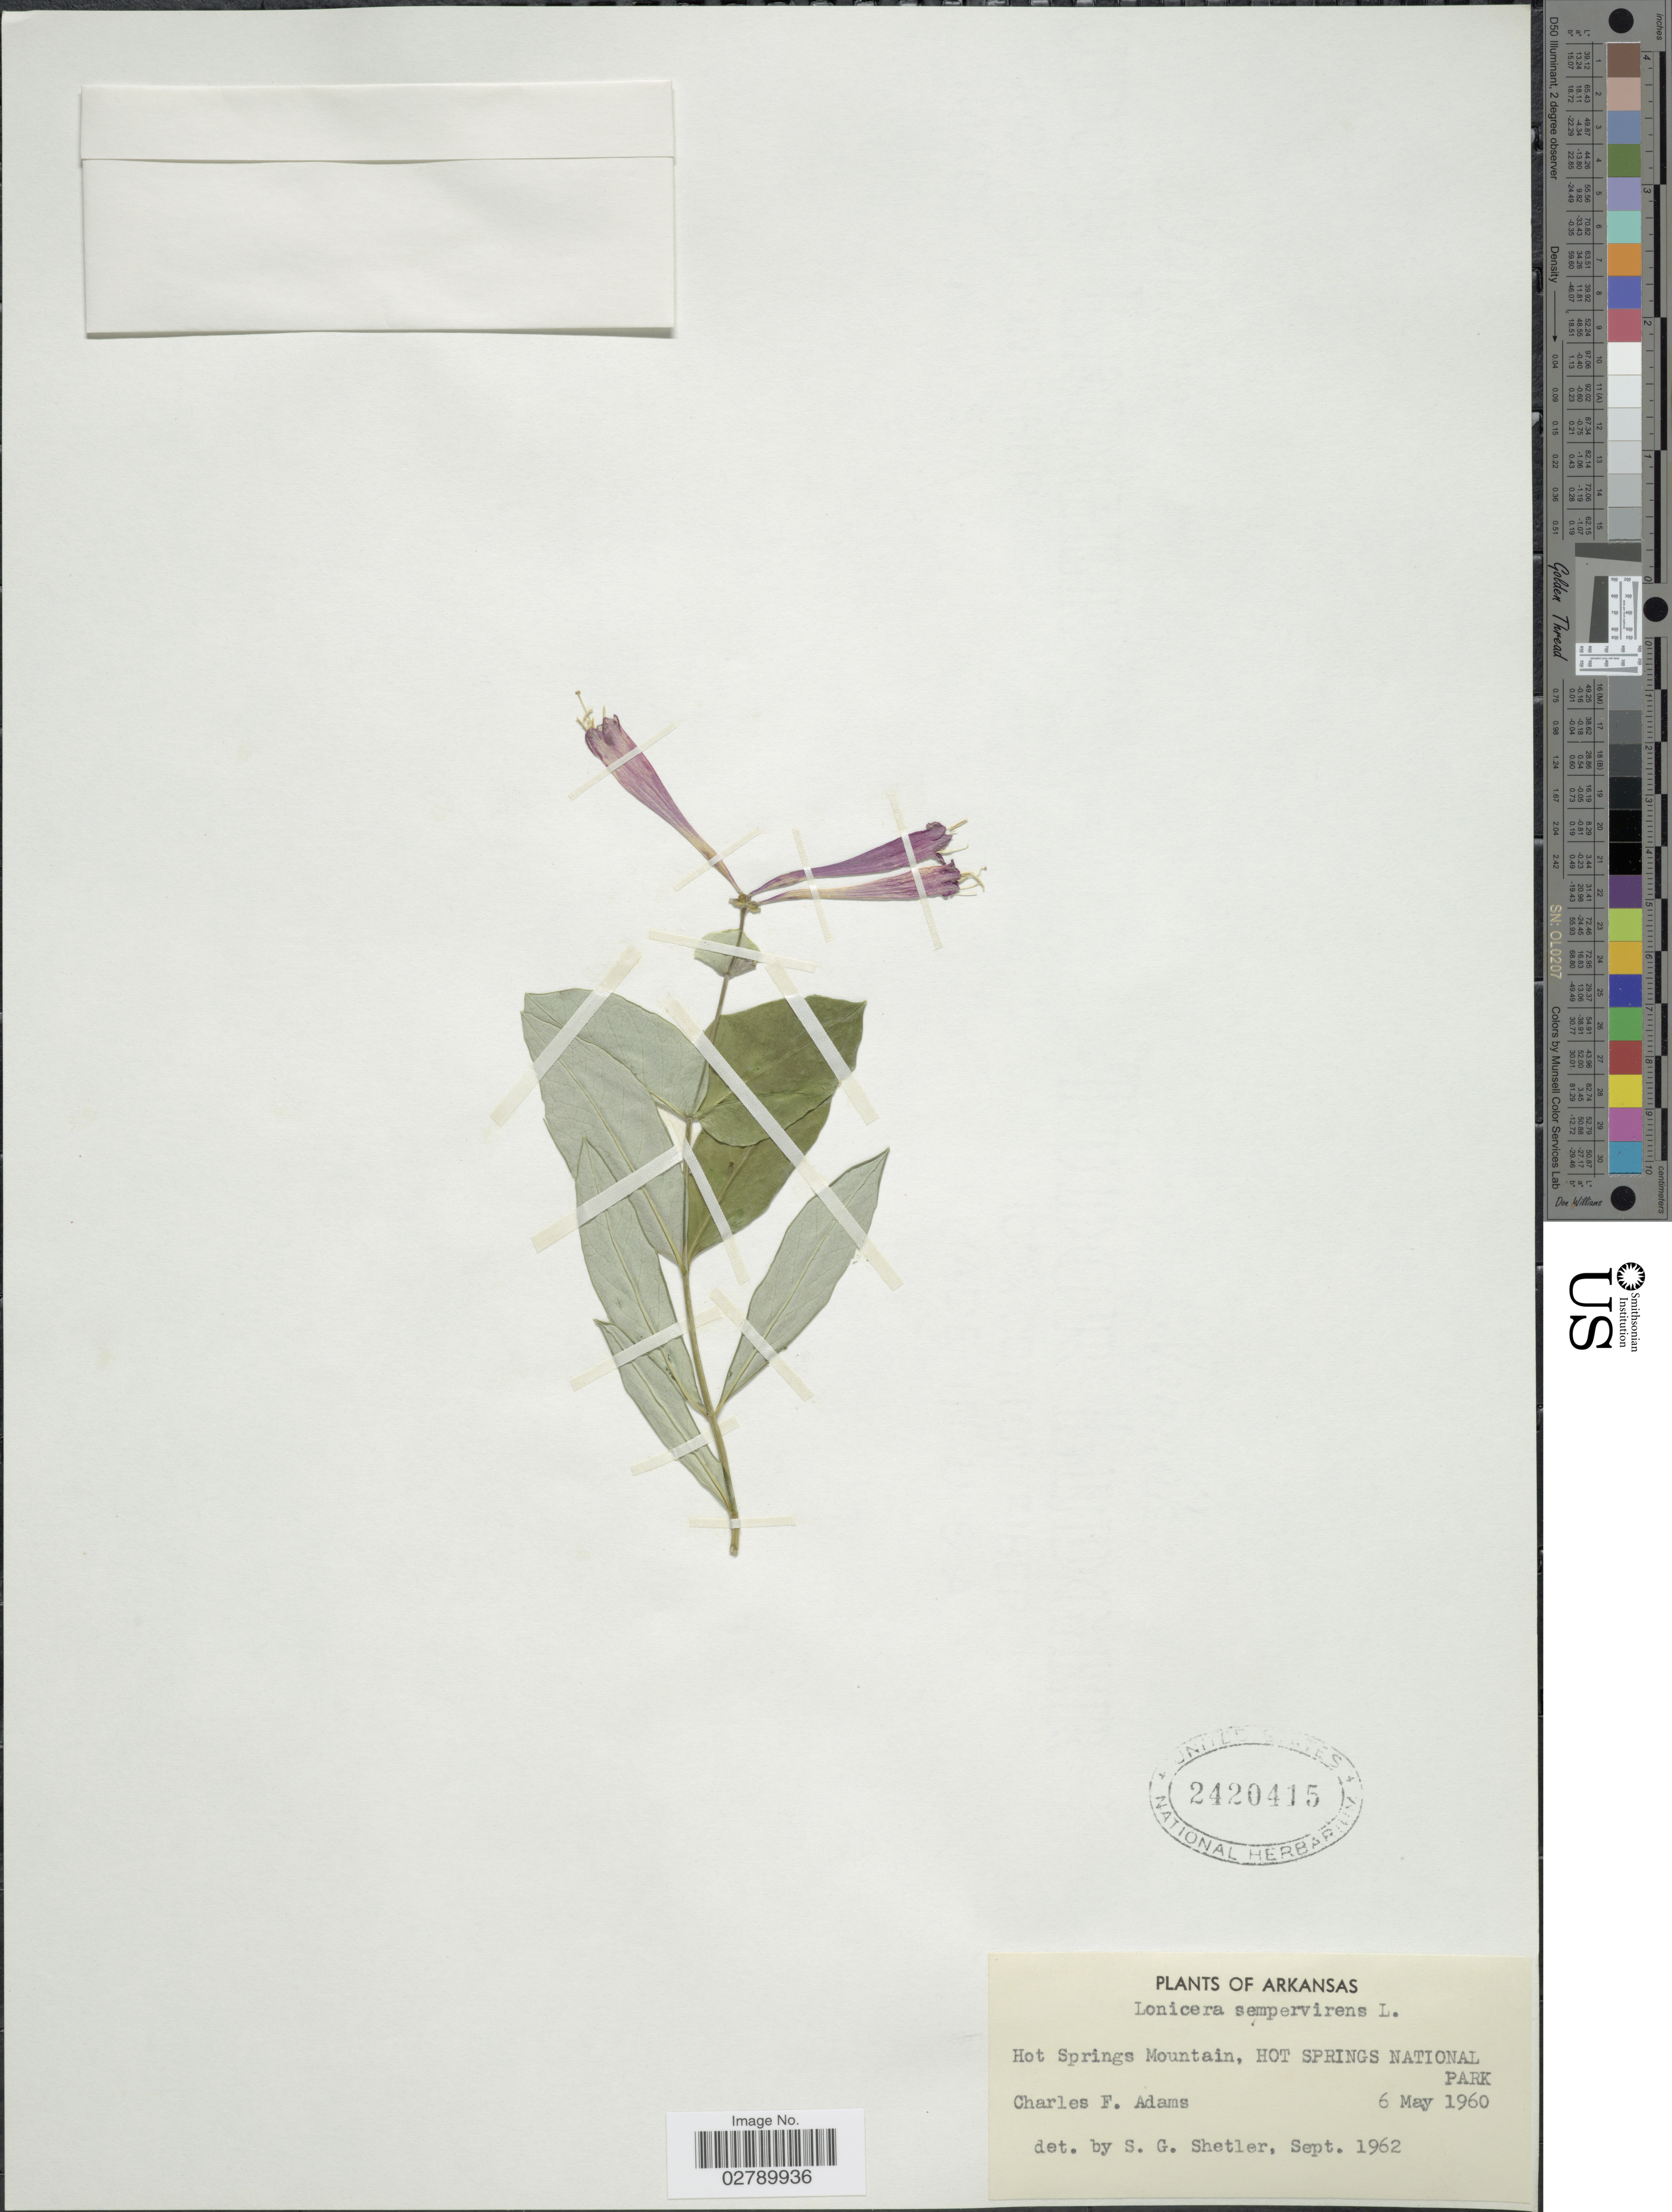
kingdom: Plantae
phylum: Tracheophyta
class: Magnoliopsida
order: Dipsacales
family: Caprifoliaceae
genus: Lonicera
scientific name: Lonicera sempervirens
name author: L.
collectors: C. D. Adams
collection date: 1960-05-06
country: United States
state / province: Arkansas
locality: Hot Springs Mountain, Hot Springs National Park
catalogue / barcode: US 2420415